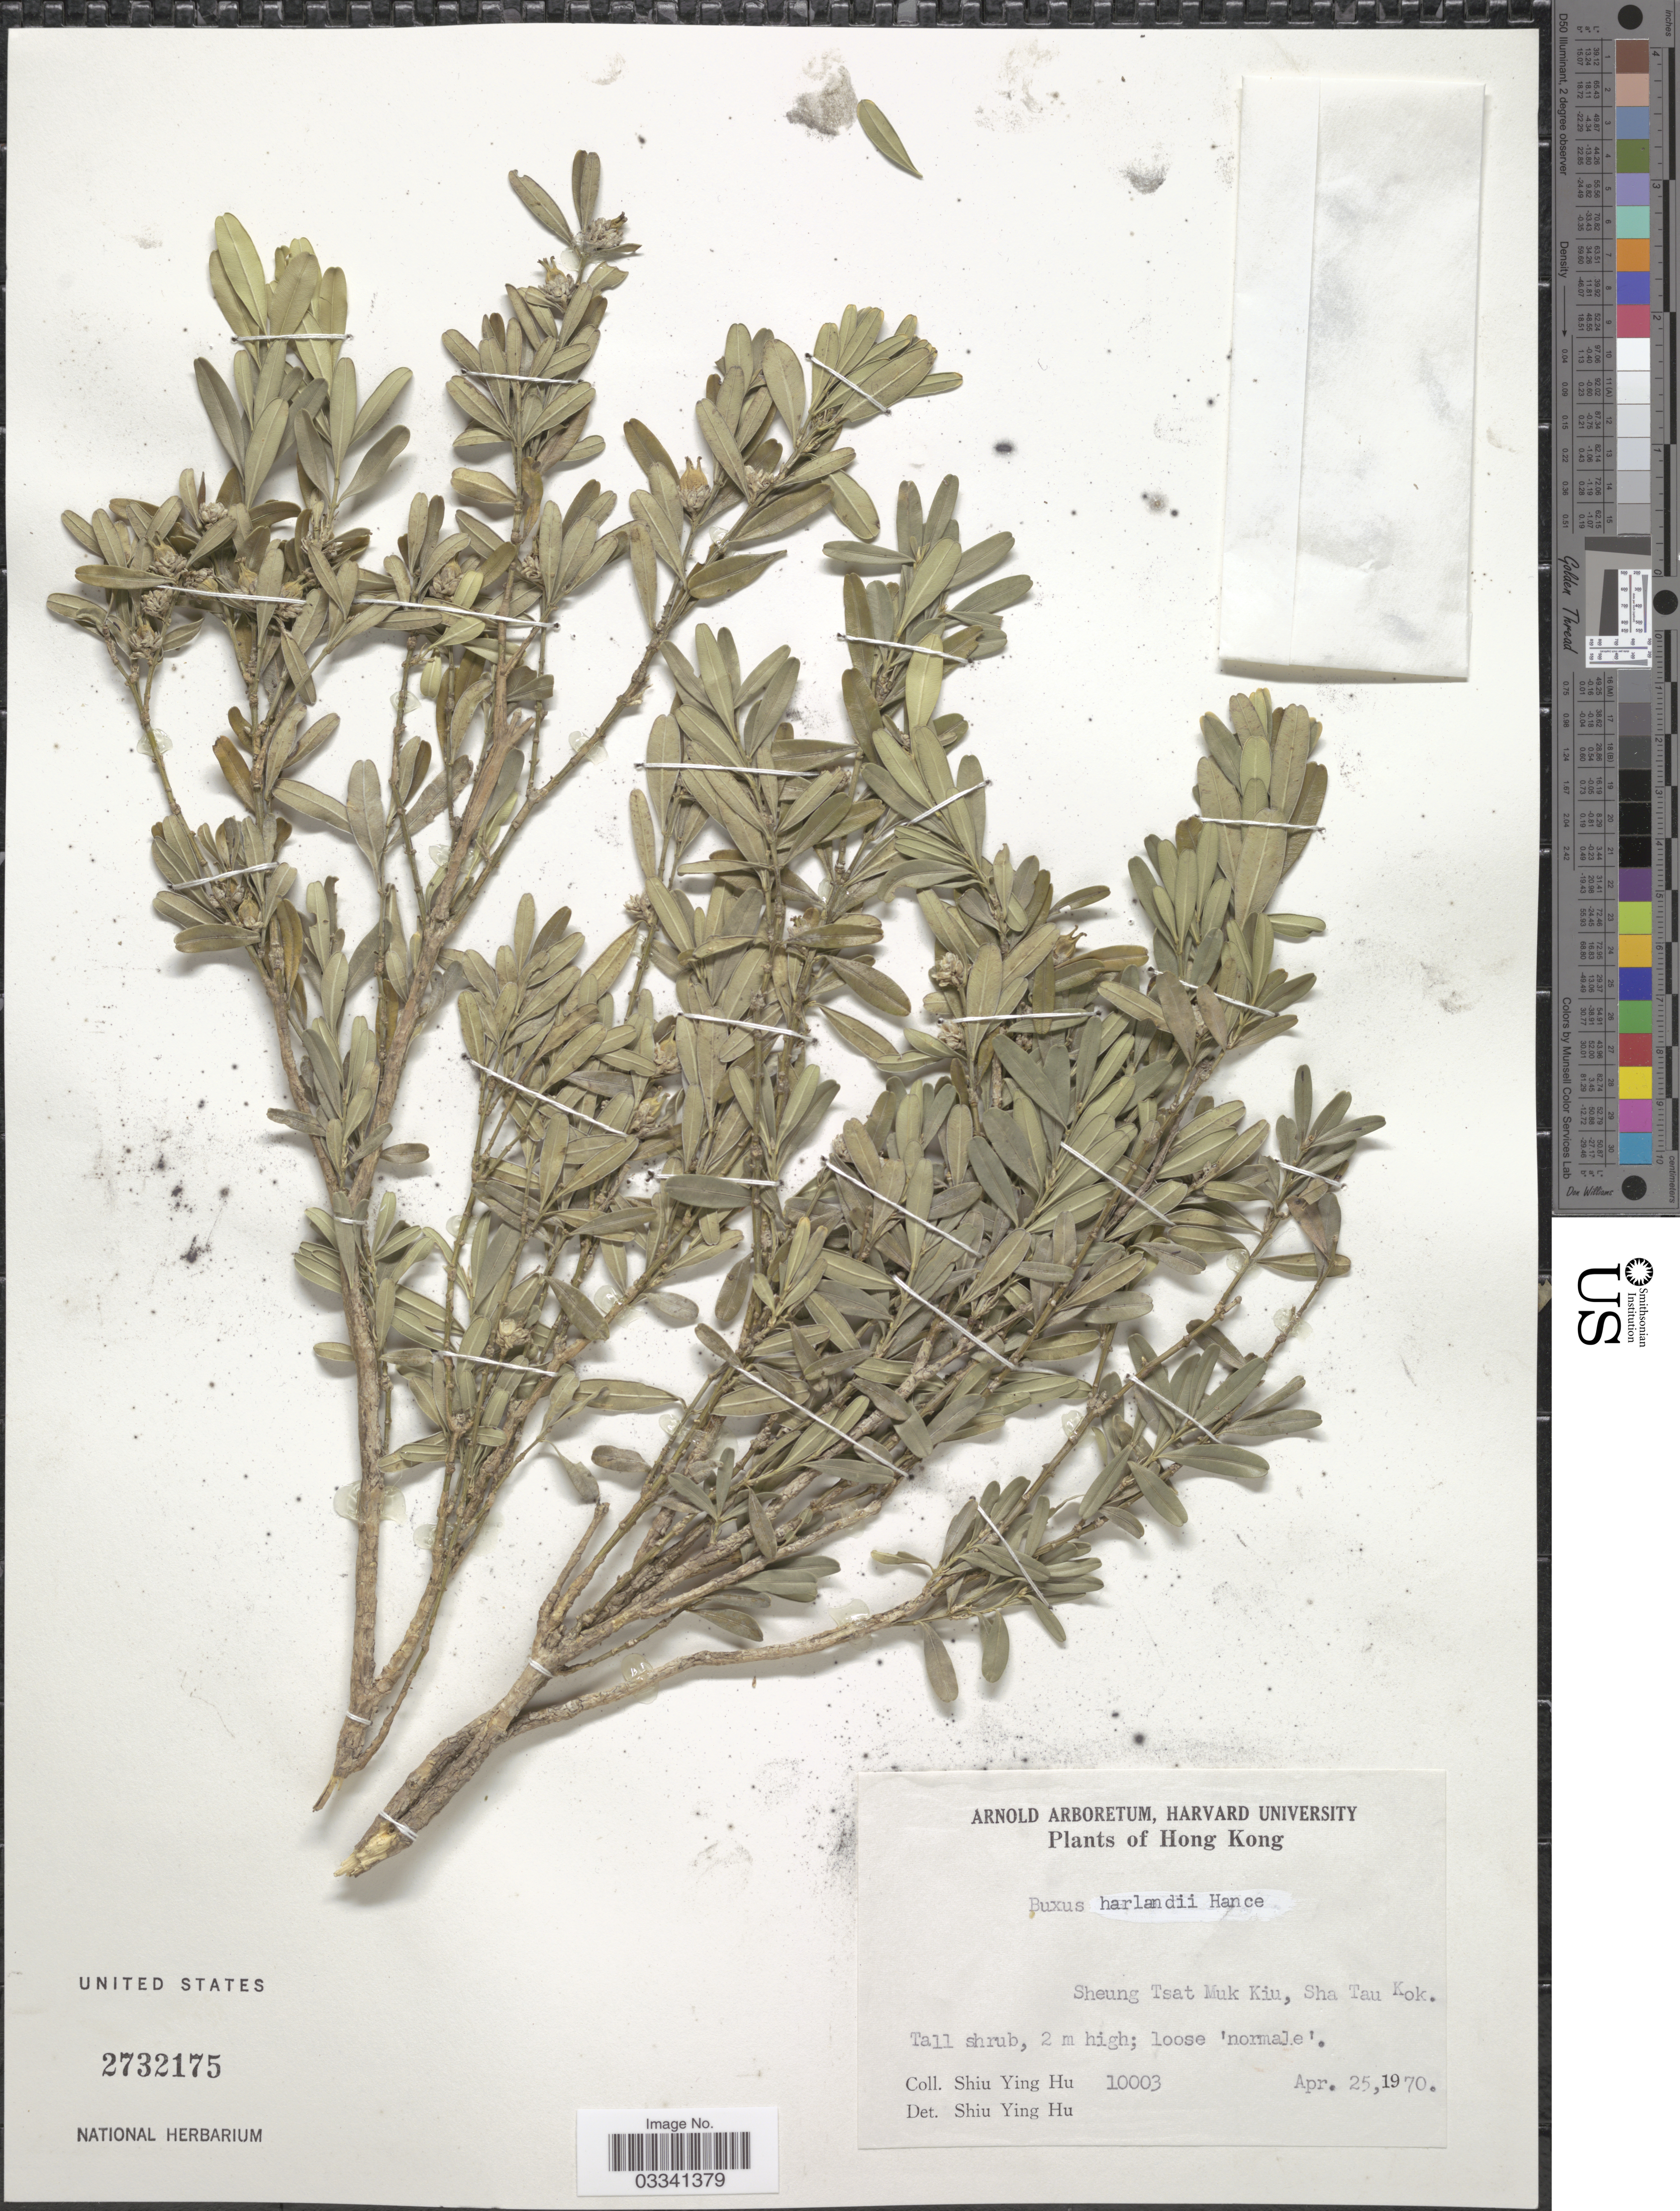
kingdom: Plantae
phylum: Tracheophyta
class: Magnoliopsida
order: Buxales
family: Buxaceae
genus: Buxus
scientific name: Buxus harlandii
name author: Hance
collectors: S. Y. Hu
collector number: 10003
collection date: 1970-04-25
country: China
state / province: Hong Kong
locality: Sheung Tsat Muk Kiu, Sha Tau Kok.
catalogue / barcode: US 2732175